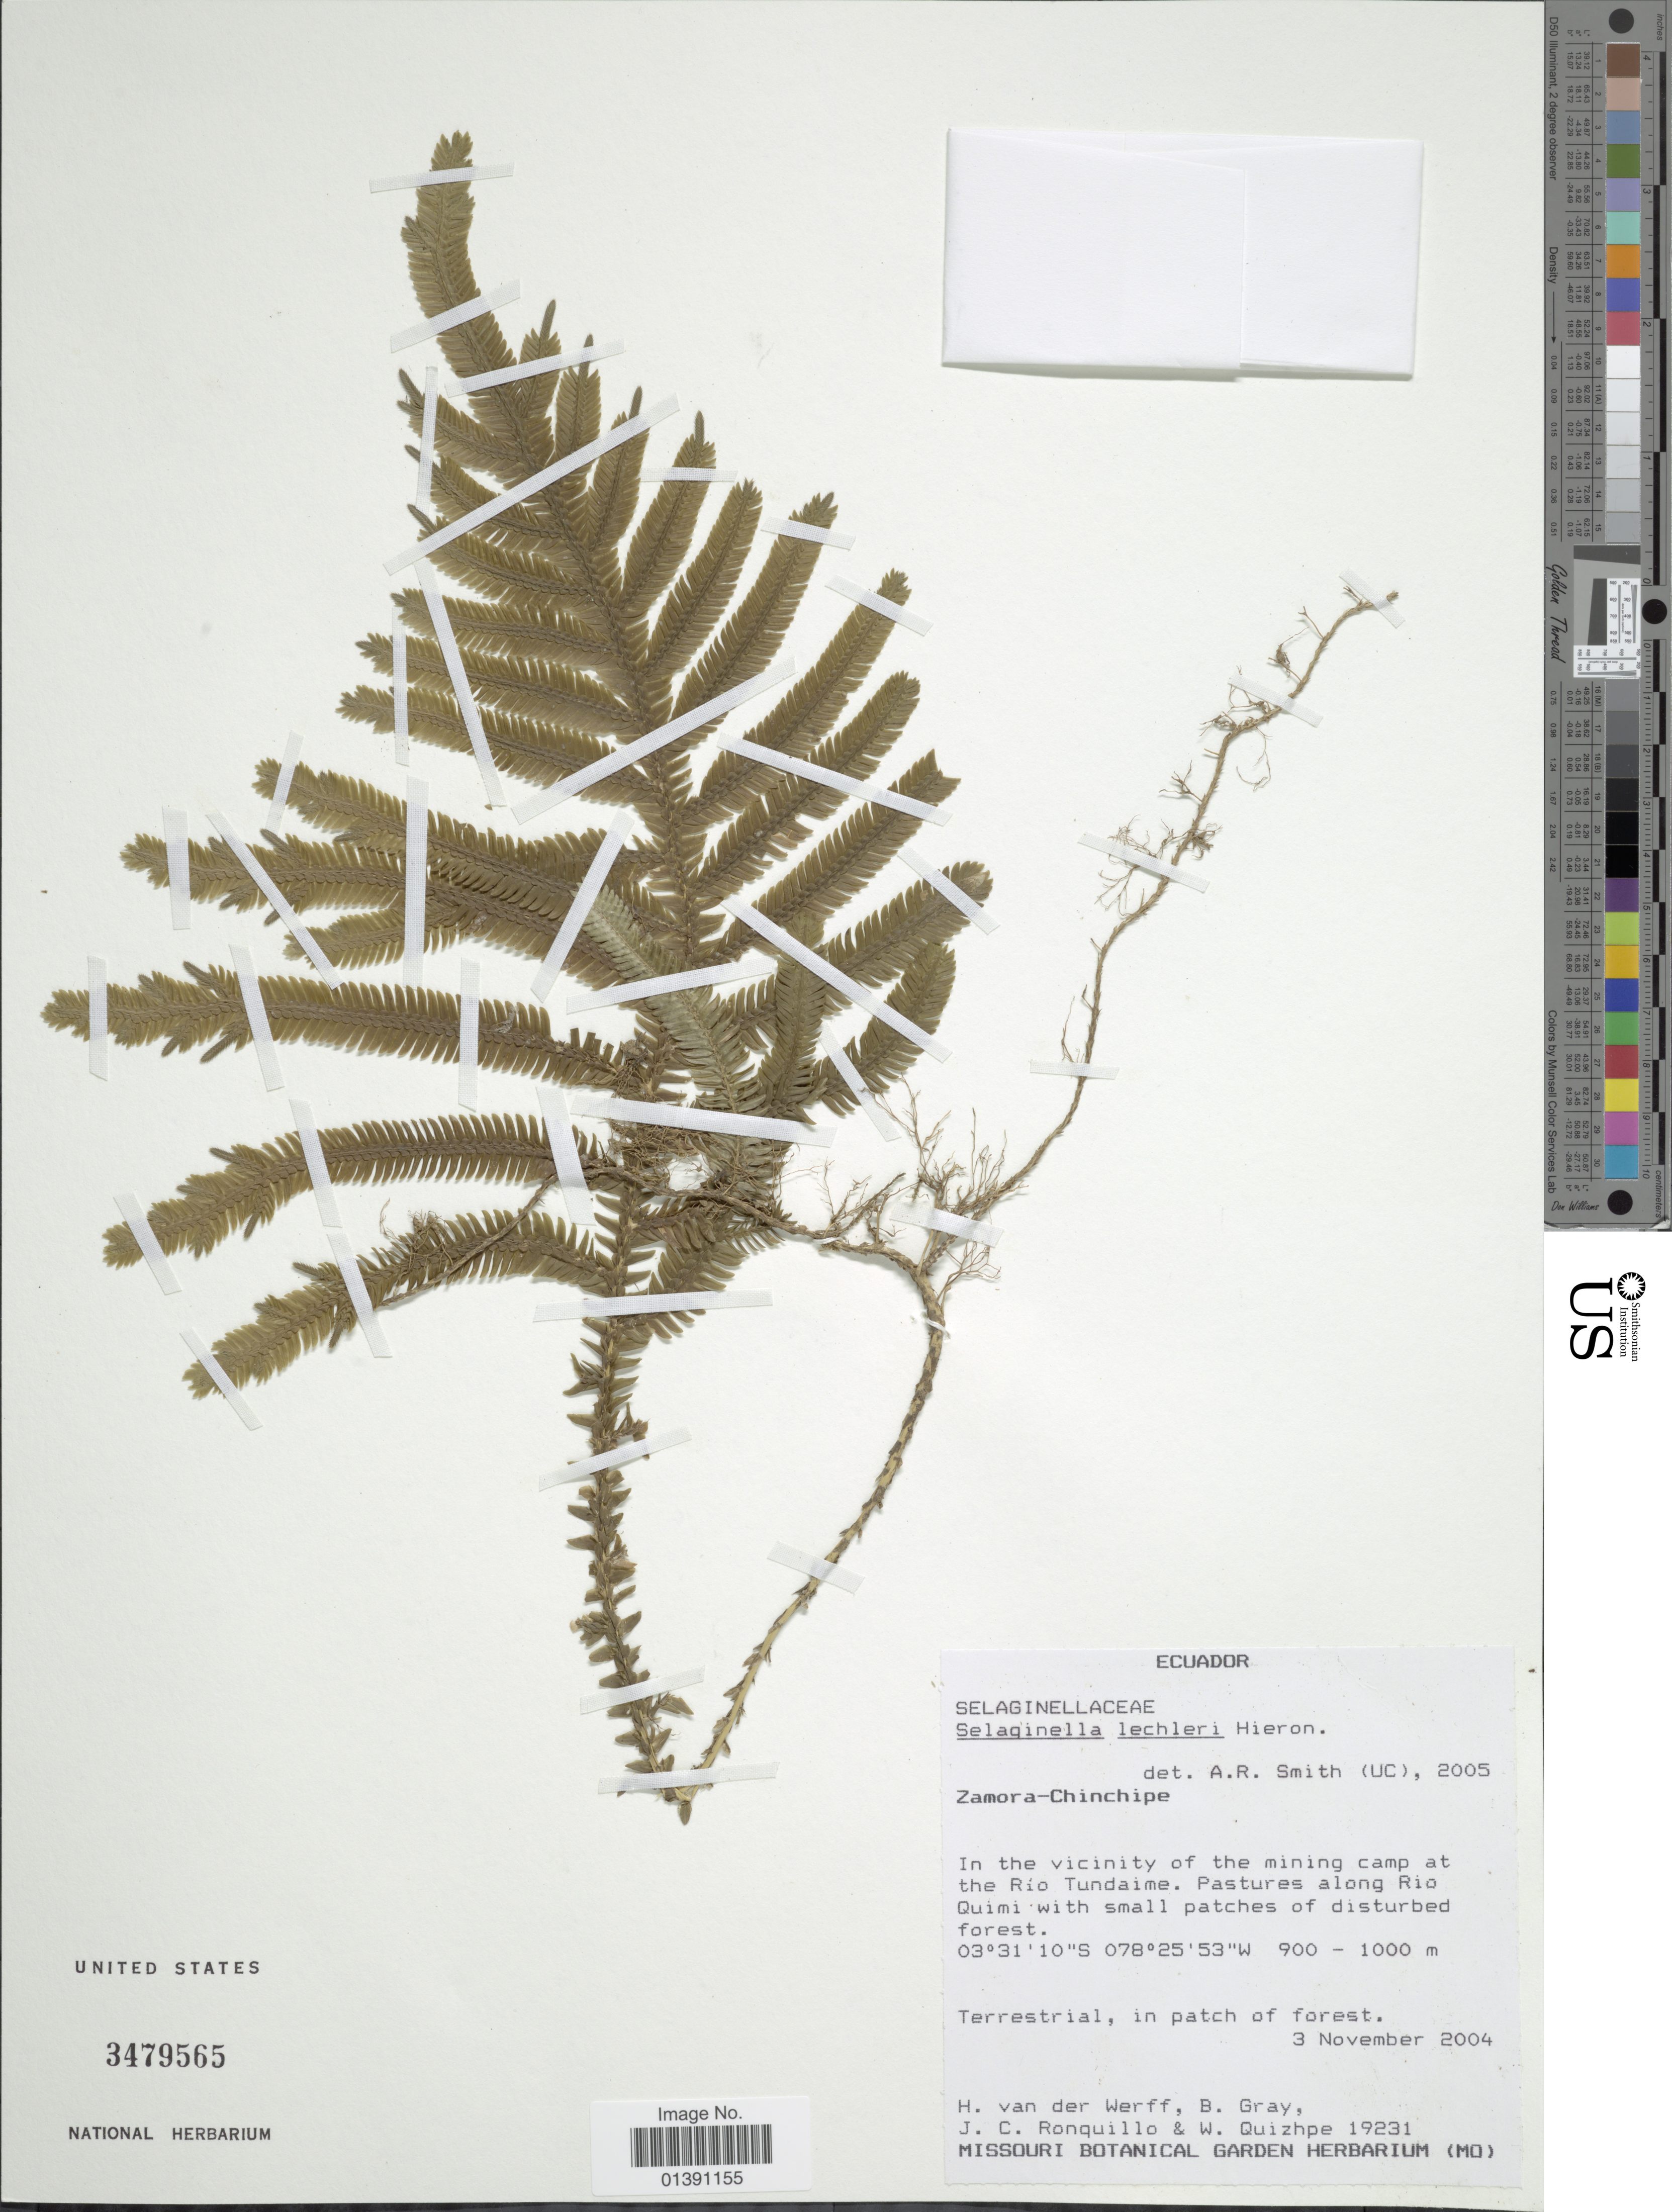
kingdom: Plantae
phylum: Tracheophyta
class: Lycopodiopsida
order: Selaginellales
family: Selaginellaceae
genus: Selaginella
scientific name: Selaginella lechleri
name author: Hieron.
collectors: H. van der Werff, B. Gray, J. Ronquillo & W. Quizhpe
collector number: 19231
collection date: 2004-11-03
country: Ecuador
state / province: Zamora-Chinchipe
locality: In the vicinity of the mining camp at the Rio Tundaime Pastures along Rio Quimi with small patches of disturbed forest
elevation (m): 900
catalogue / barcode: US 3479565